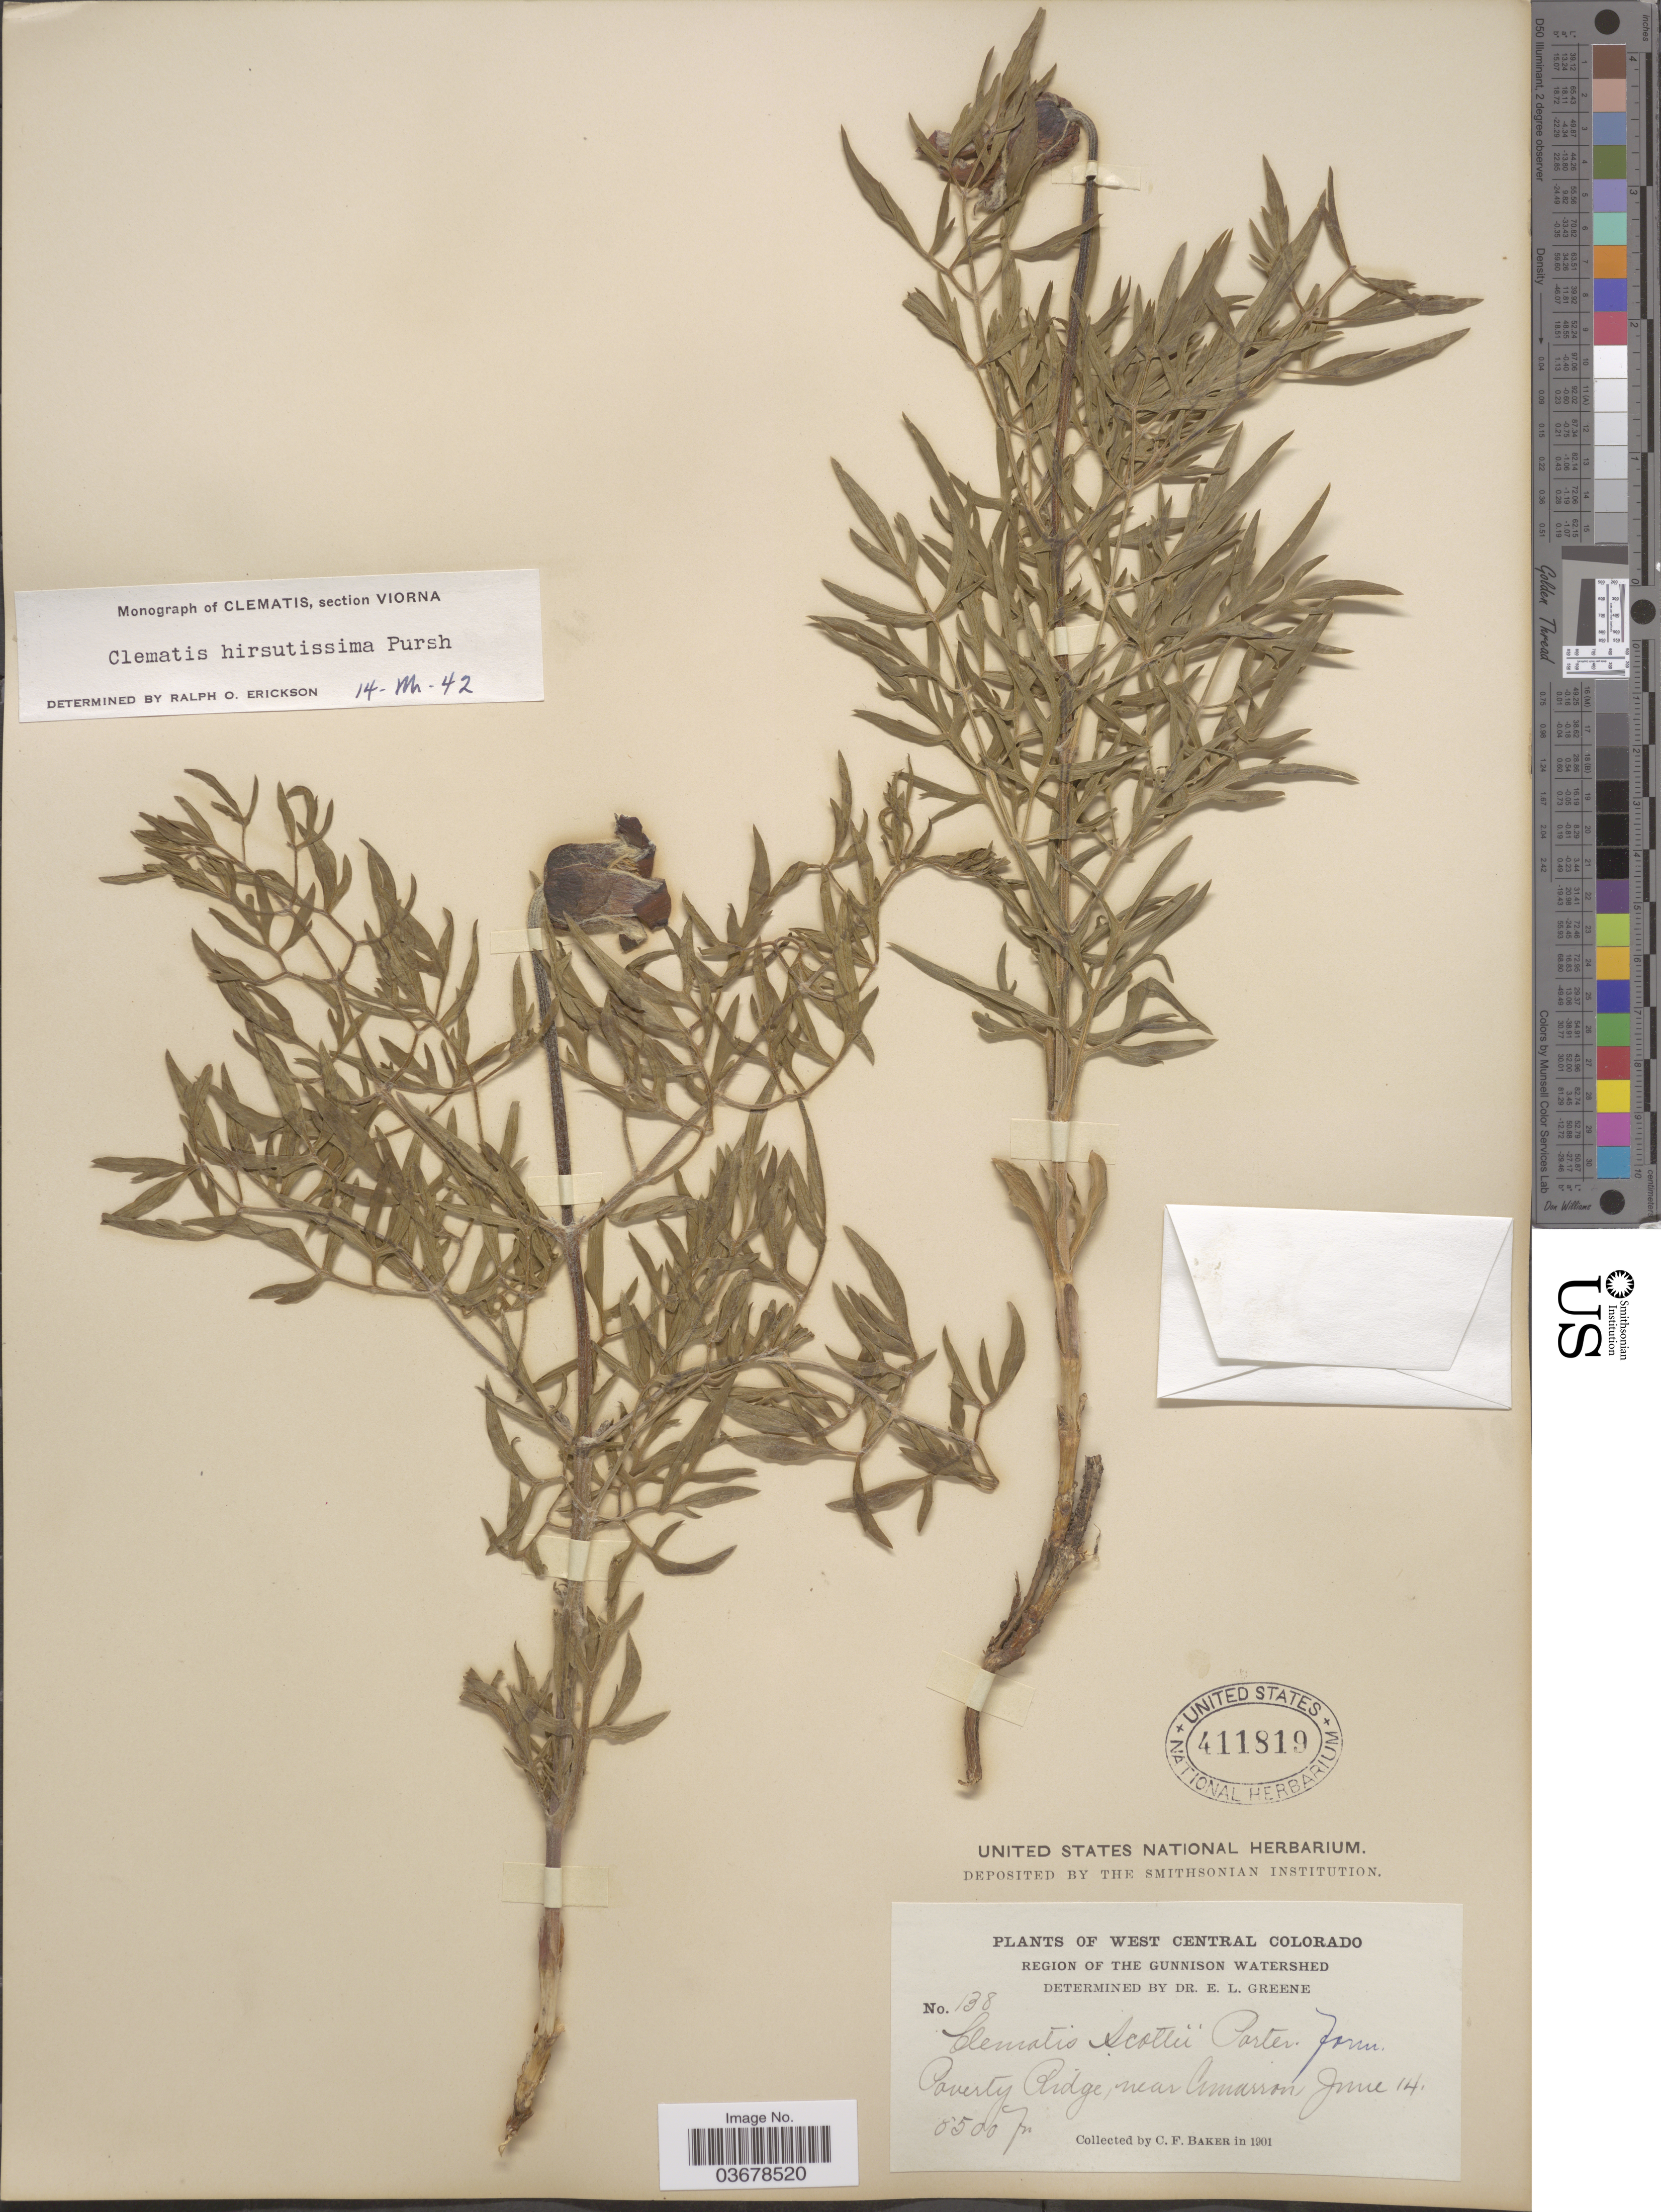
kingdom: Plantae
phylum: Tracheophyta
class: Magnoliopsida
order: Ranunculales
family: Ranunculaceae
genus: Clematis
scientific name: Clematis viorna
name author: L.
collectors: C. F. Baker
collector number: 138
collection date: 1901-06-14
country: United States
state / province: Colorado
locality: West Central Colorado. Region of the Gunnison Watershed. Paverty Ridge, near Cimarron.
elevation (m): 2591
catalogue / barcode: US 411819